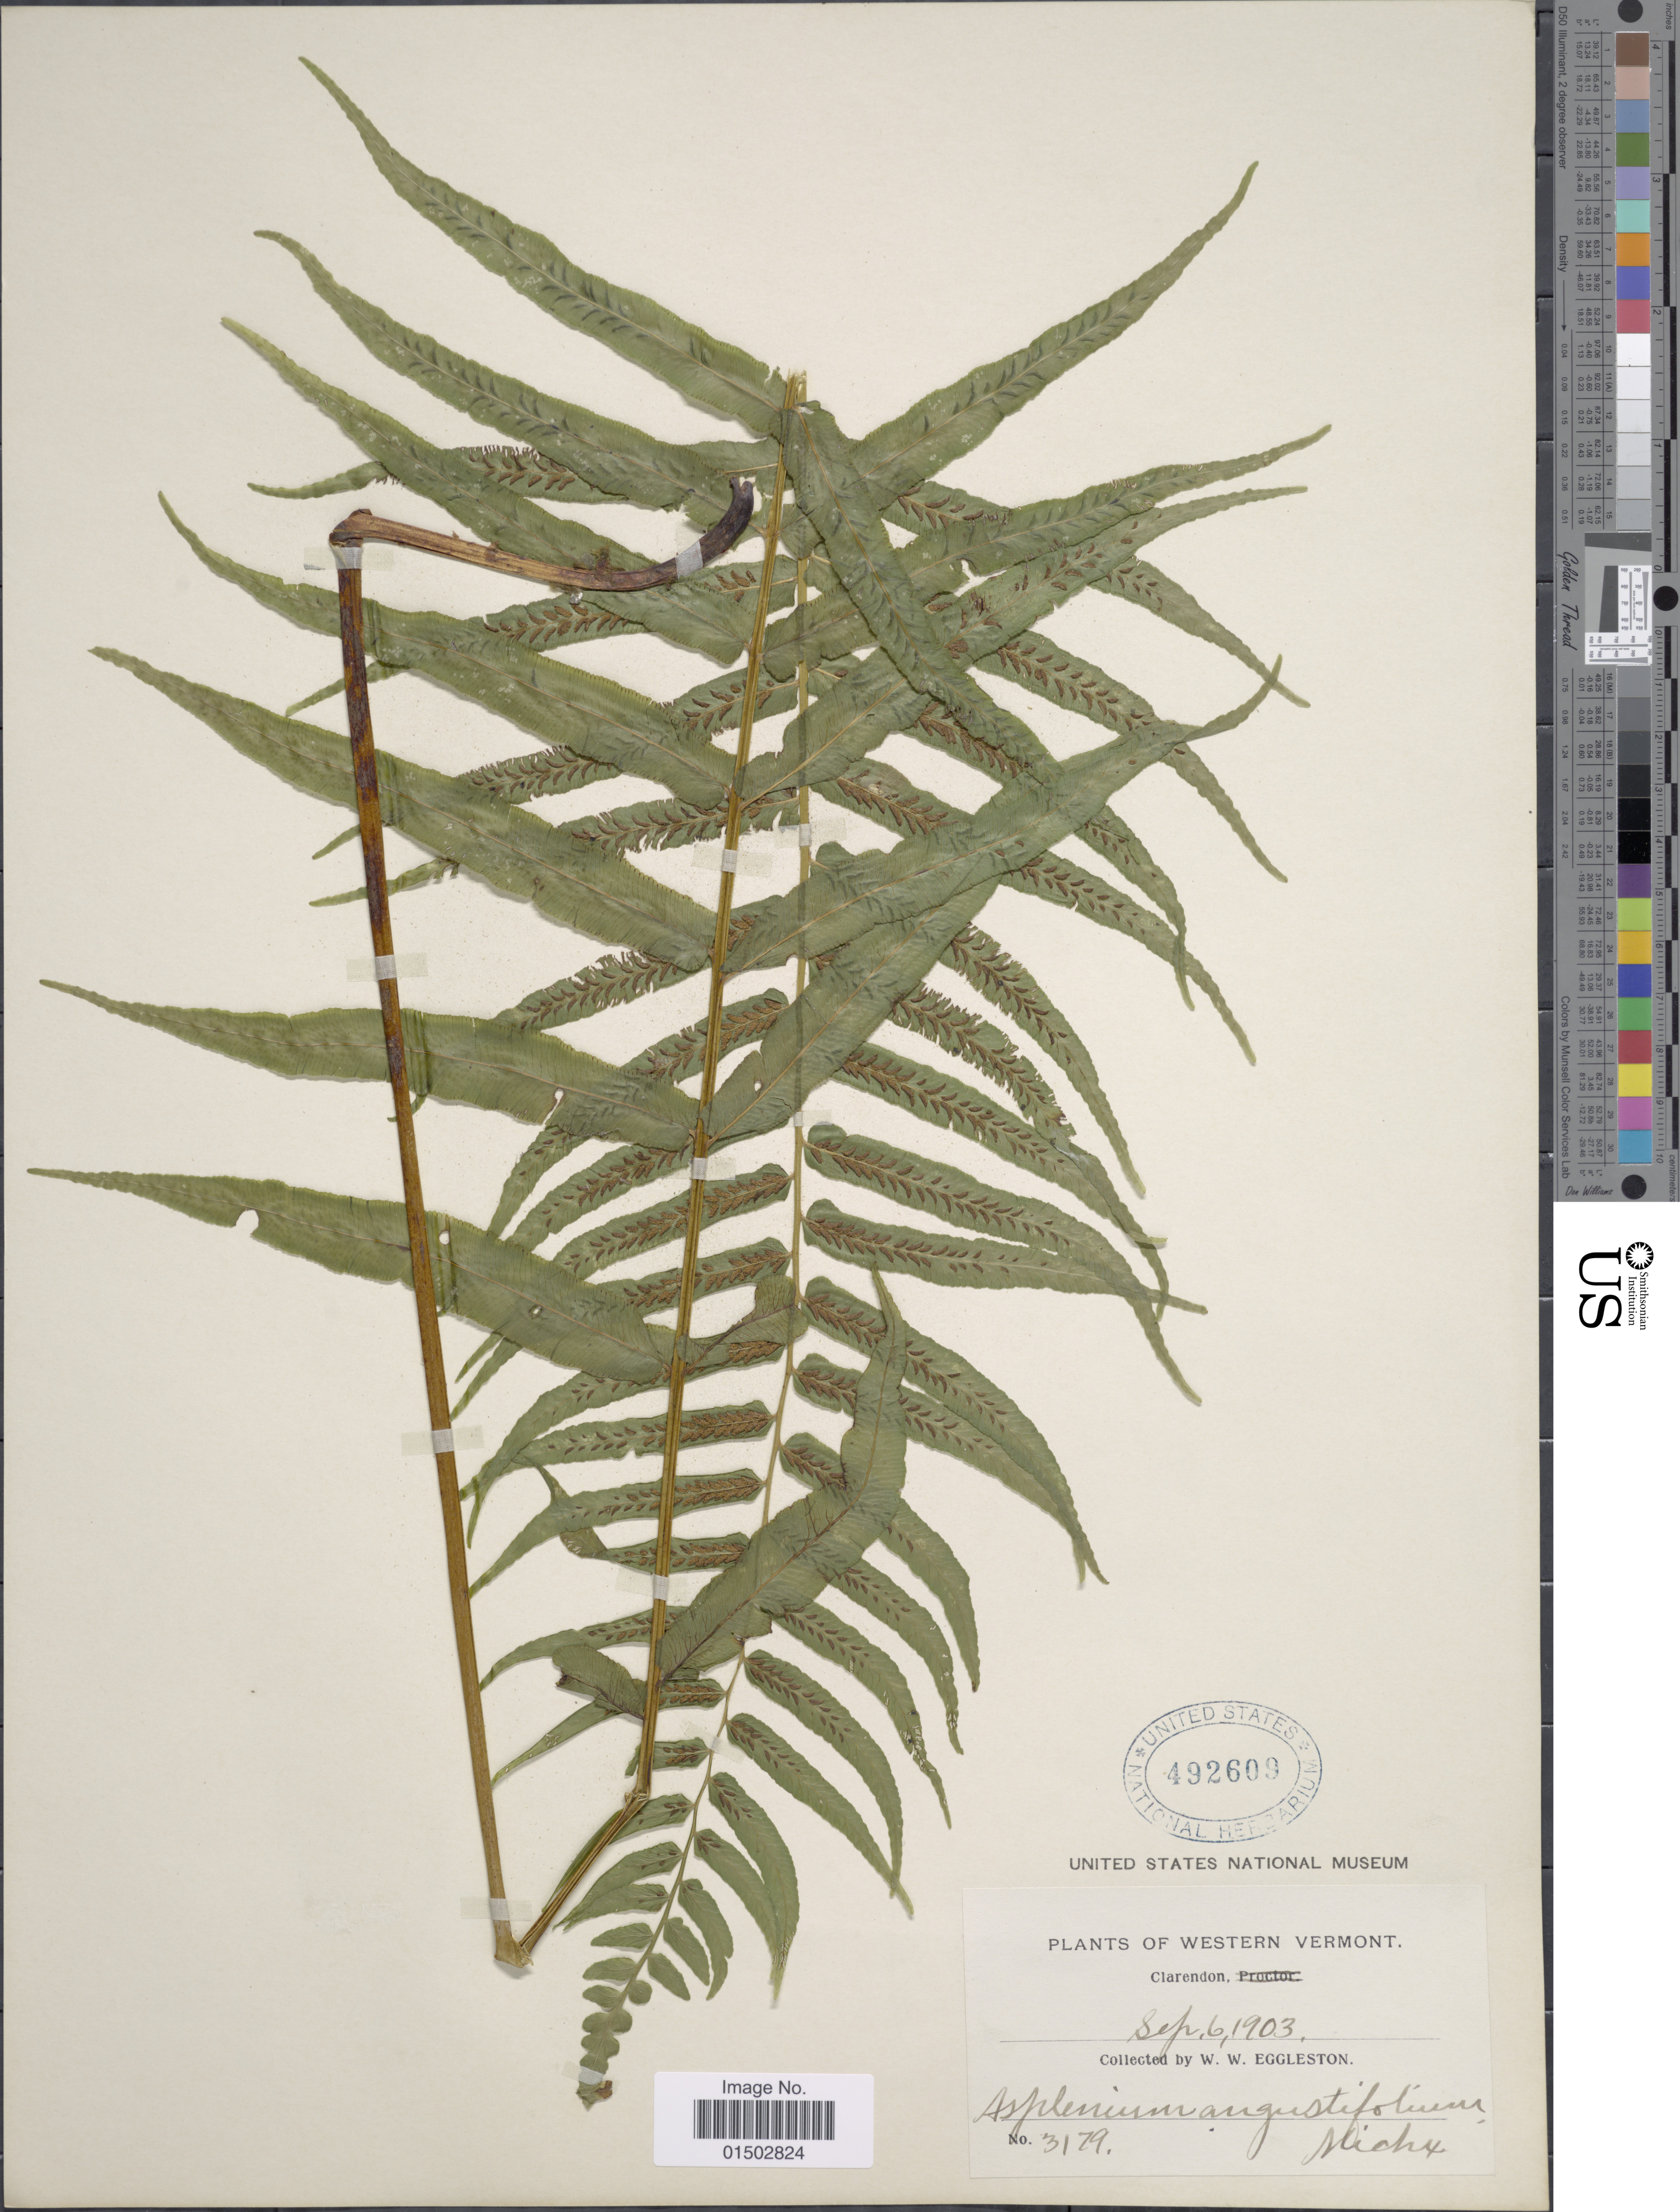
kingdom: Plantae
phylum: Tracheophyta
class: Polypodiopsida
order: Polypodiales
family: Diplaziopsidaceae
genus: Homalosorus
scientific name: Homalosorus pycnocarpos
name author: (Spreng.) Pic. Serm.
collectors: W. W. Eggleston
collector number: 3129*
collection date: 1903-09-06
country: United States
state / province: Vermont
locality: Western Vermont, Clarendon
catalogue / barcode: US 492609